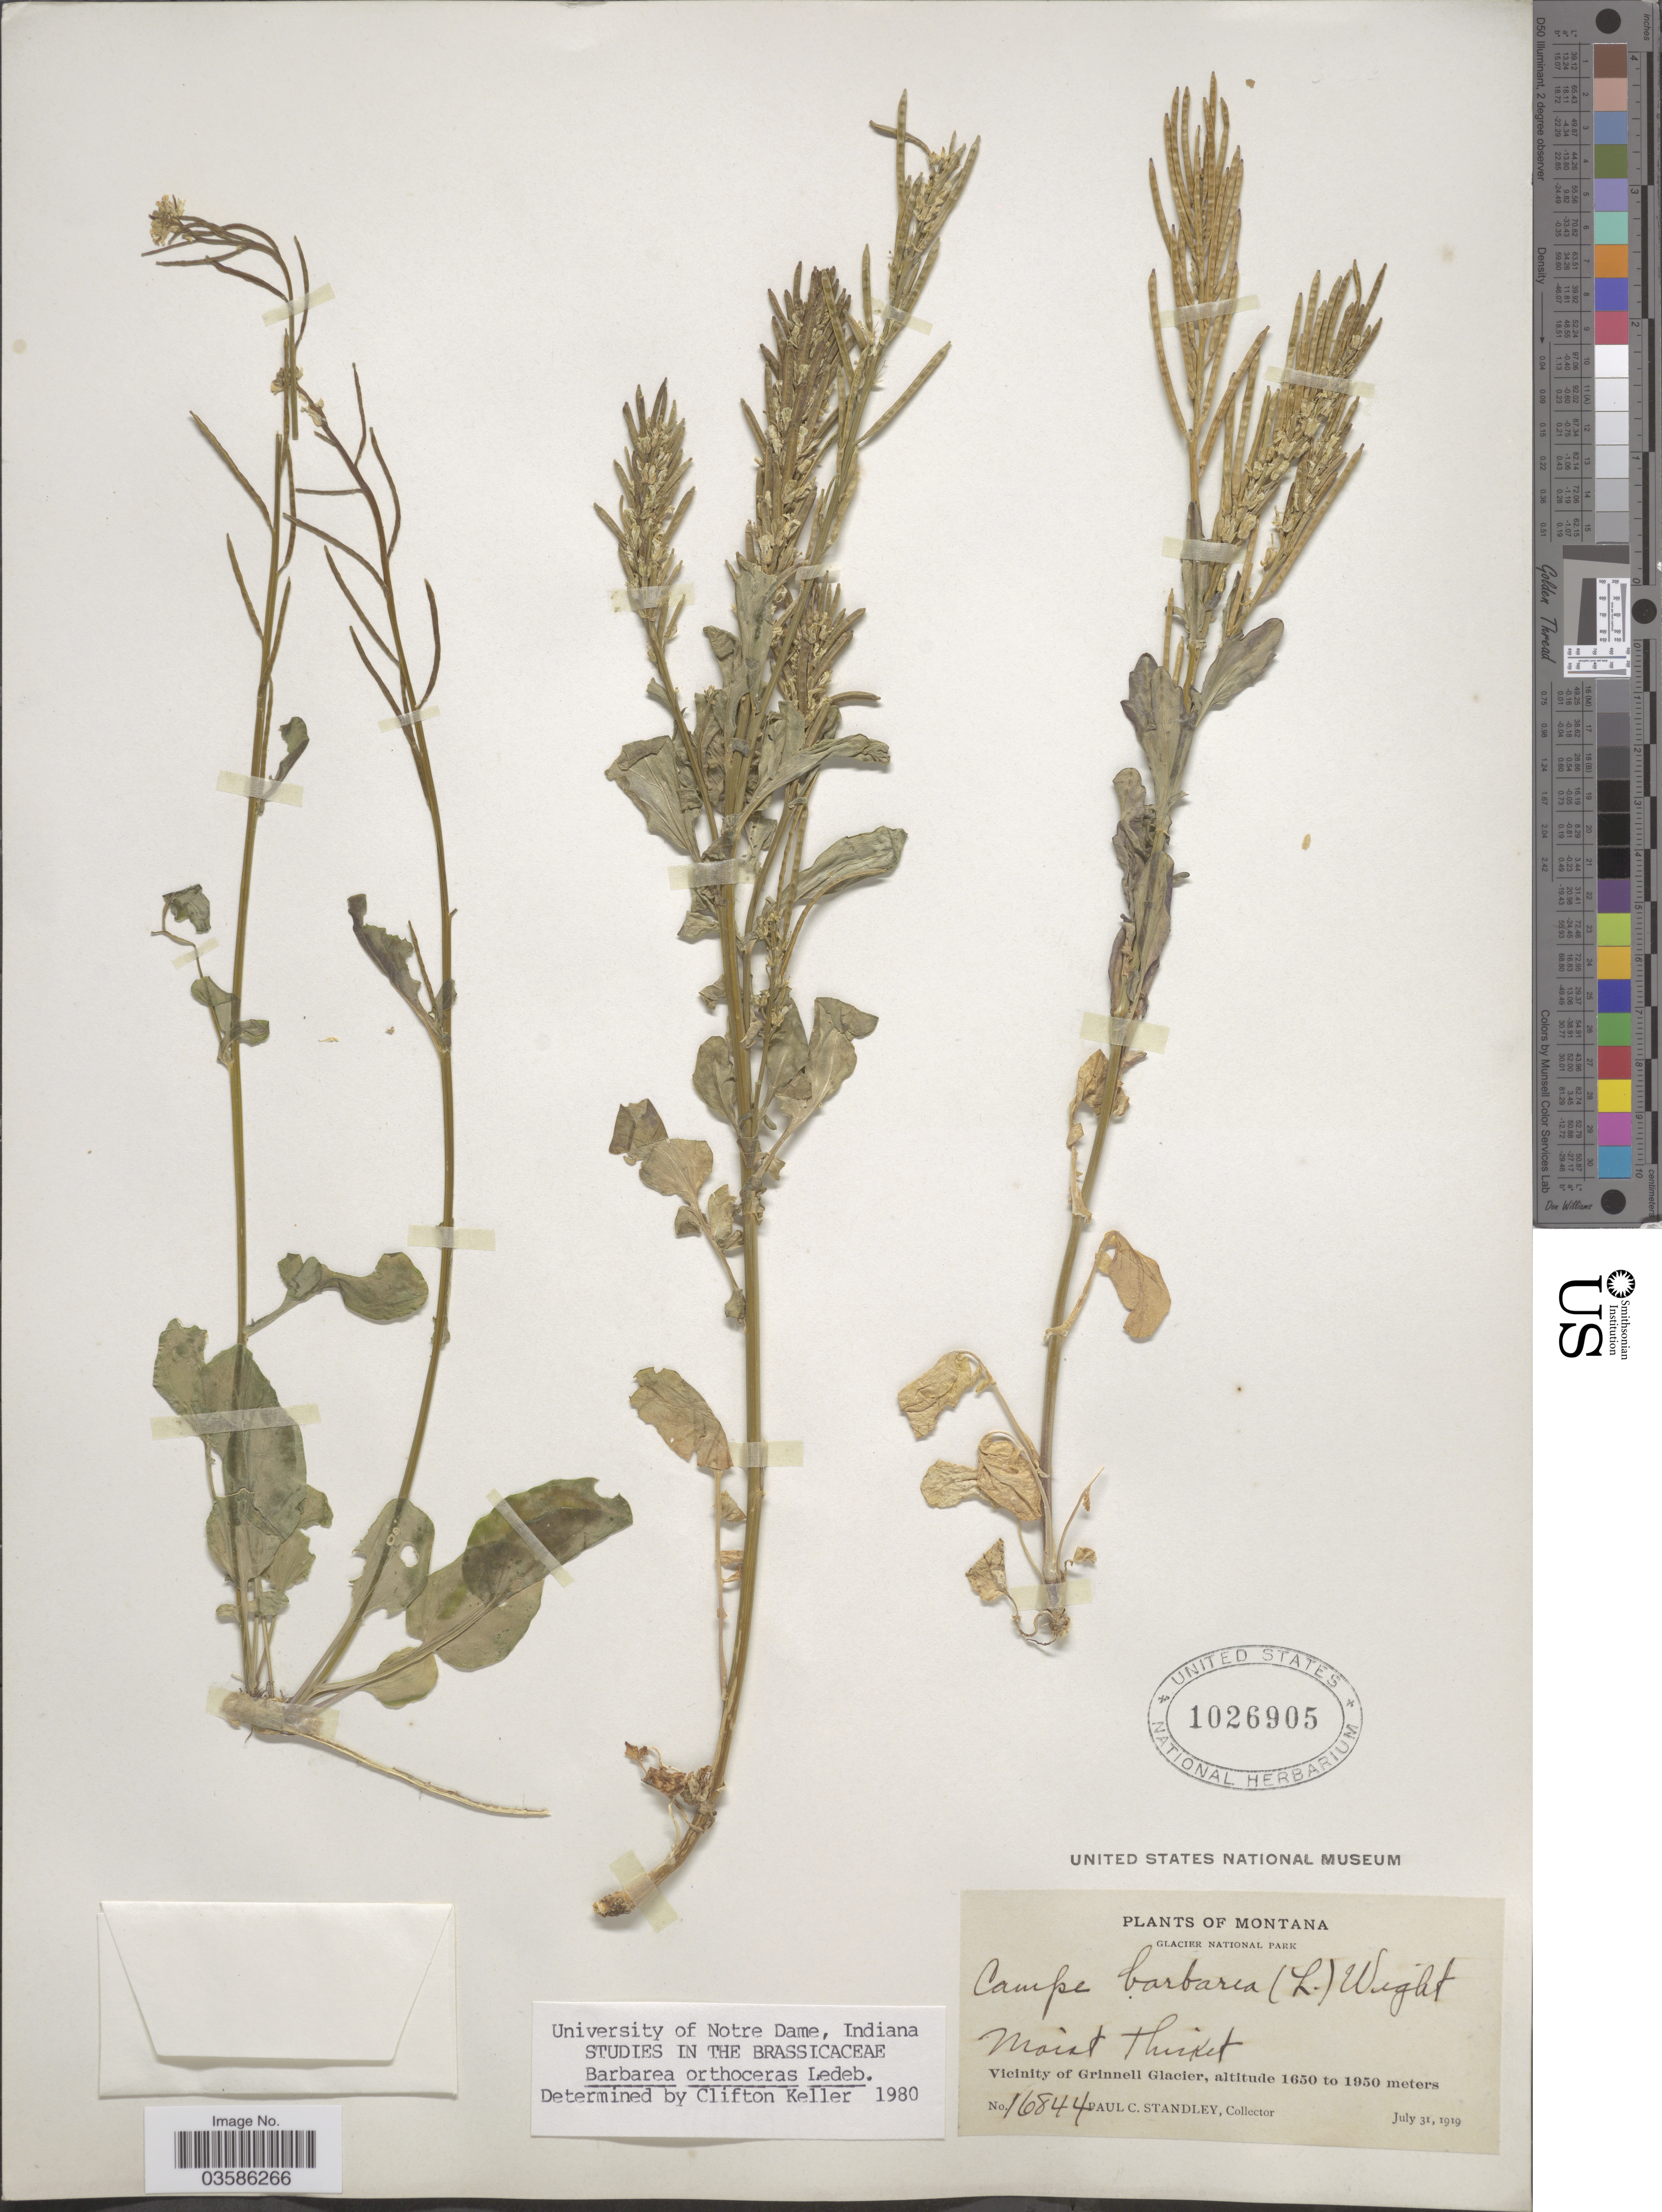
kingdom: Plantae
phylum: Tracheophyta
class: Magnoliopsida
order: Brassicales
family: Brassicaceae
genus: Barbarea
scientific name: Barbarea orthoceras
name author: Ledeb.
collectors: P. C. Standley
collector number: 16844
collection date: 1919-07-31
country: United States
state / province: Montana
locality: Glacier National Park. Vicinity of Grinnell Glacier.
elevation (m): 1650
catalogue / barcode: US 1026905